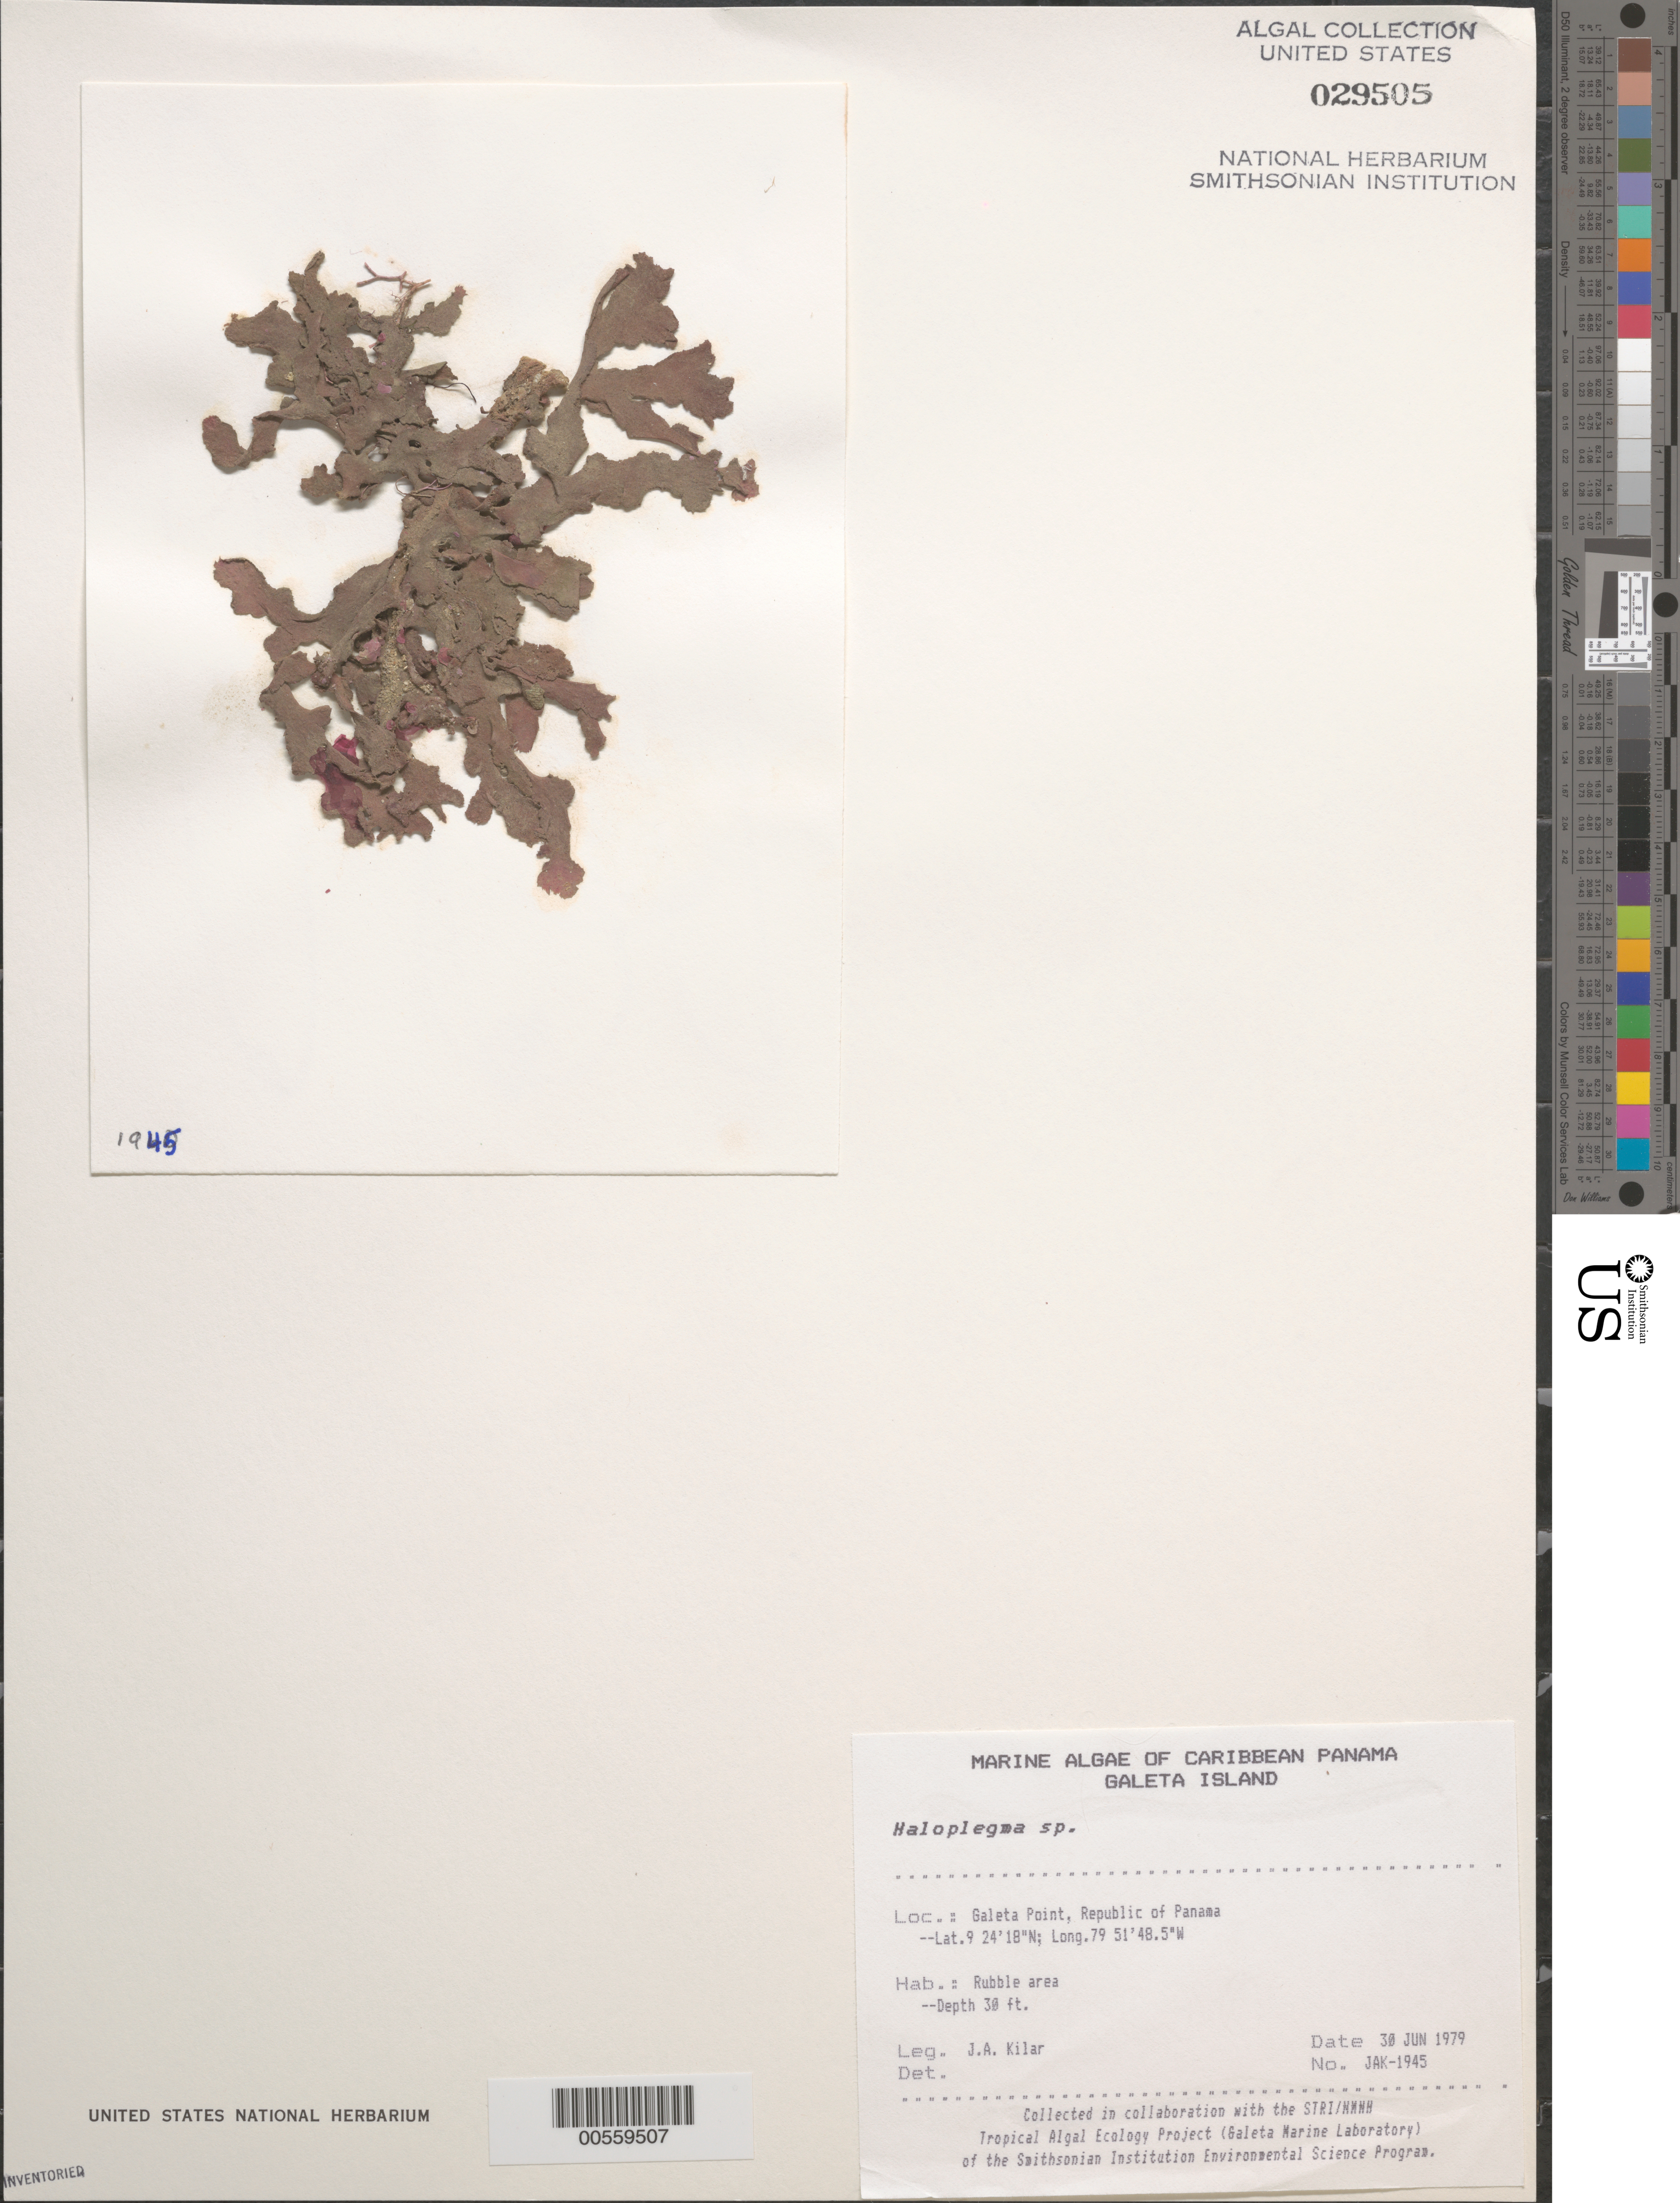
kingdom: Plantae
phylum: Rhodophyta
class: Florideophyceae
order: Ceramiales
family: Wrangeliaceae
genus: Haloplegma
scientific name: Haloplegma sp.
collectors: J. A. Kilar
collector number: JAK-1945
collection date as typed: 30 Jun 1979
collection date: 1979-06-30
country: Panama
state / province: Colón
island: Galeta Island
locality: Galeta Point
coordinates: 9 24' 18" N, 79 51' 48.5" W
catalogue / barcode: US 29505